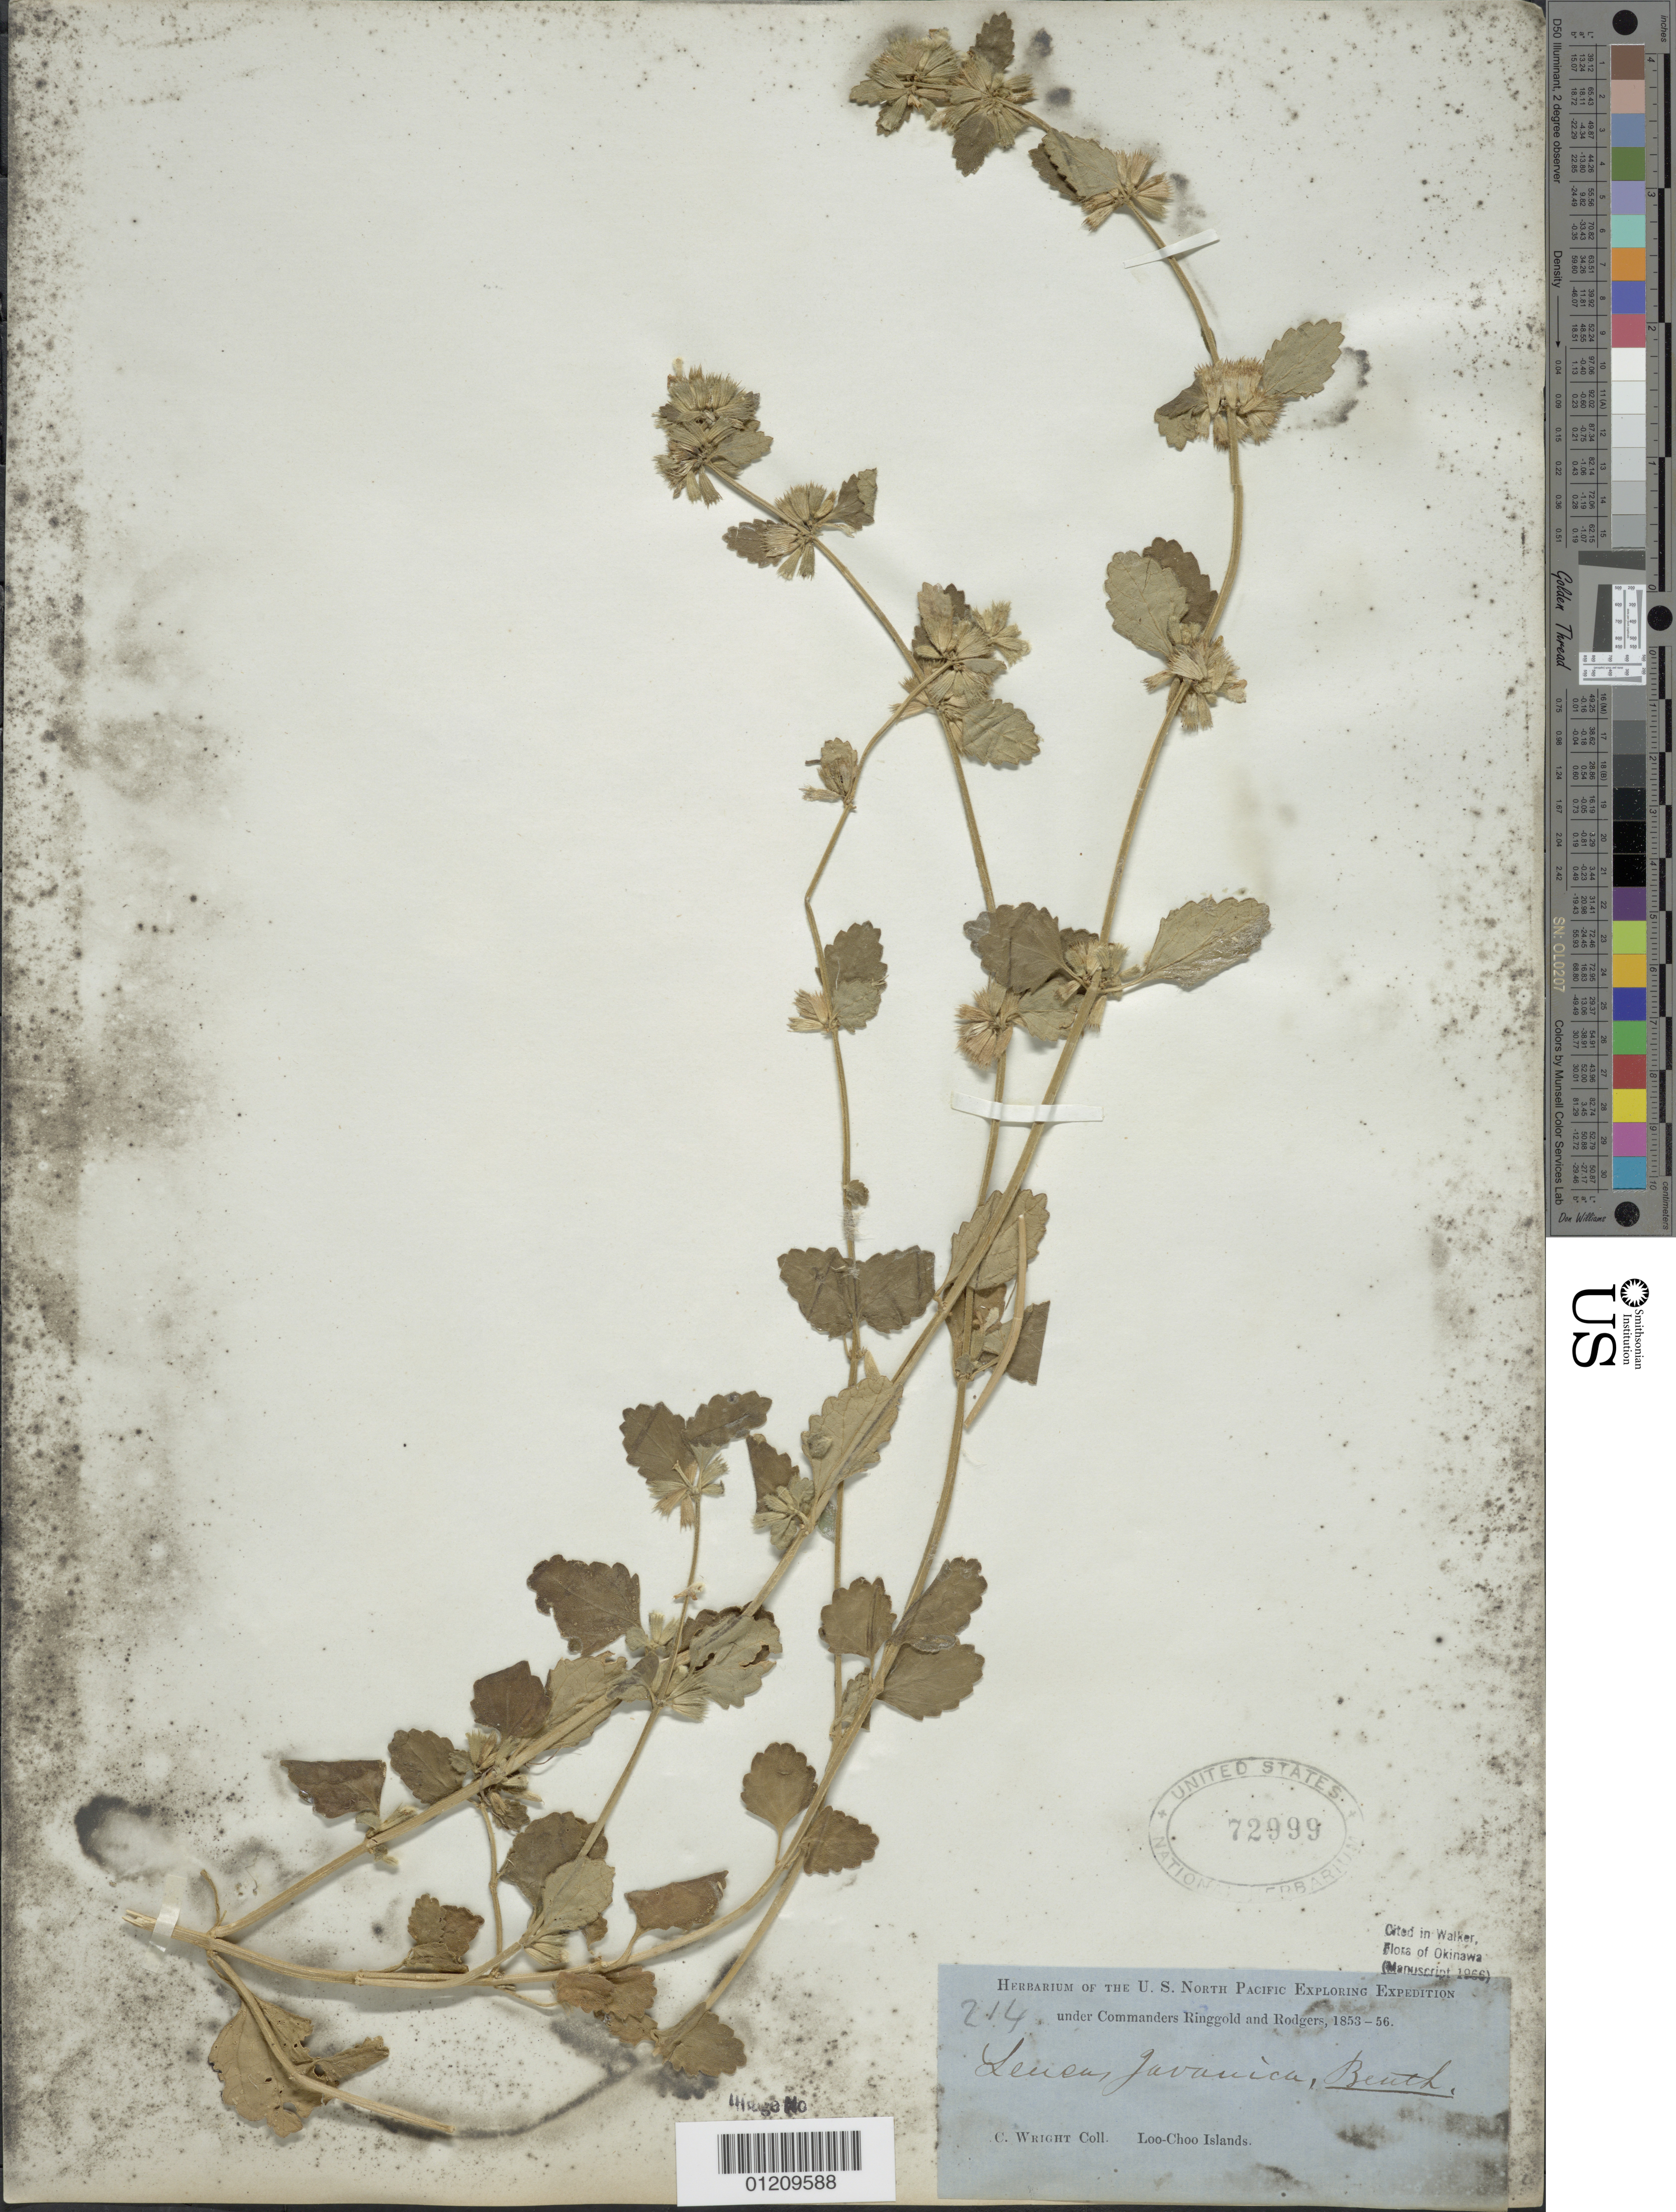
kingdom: Plantae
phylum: Tracheophyta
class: Magnoliopsida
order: Lamiales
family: Lamiaceae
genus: Leucas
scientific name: Leucas javanica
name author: Benth.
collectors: C. Wright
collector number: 214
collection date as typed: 1853 to -- --- 1856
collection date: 1853/1856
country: Japan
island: Ryukyu Islands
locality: Loo Choo Islands.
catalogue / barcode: US 72999